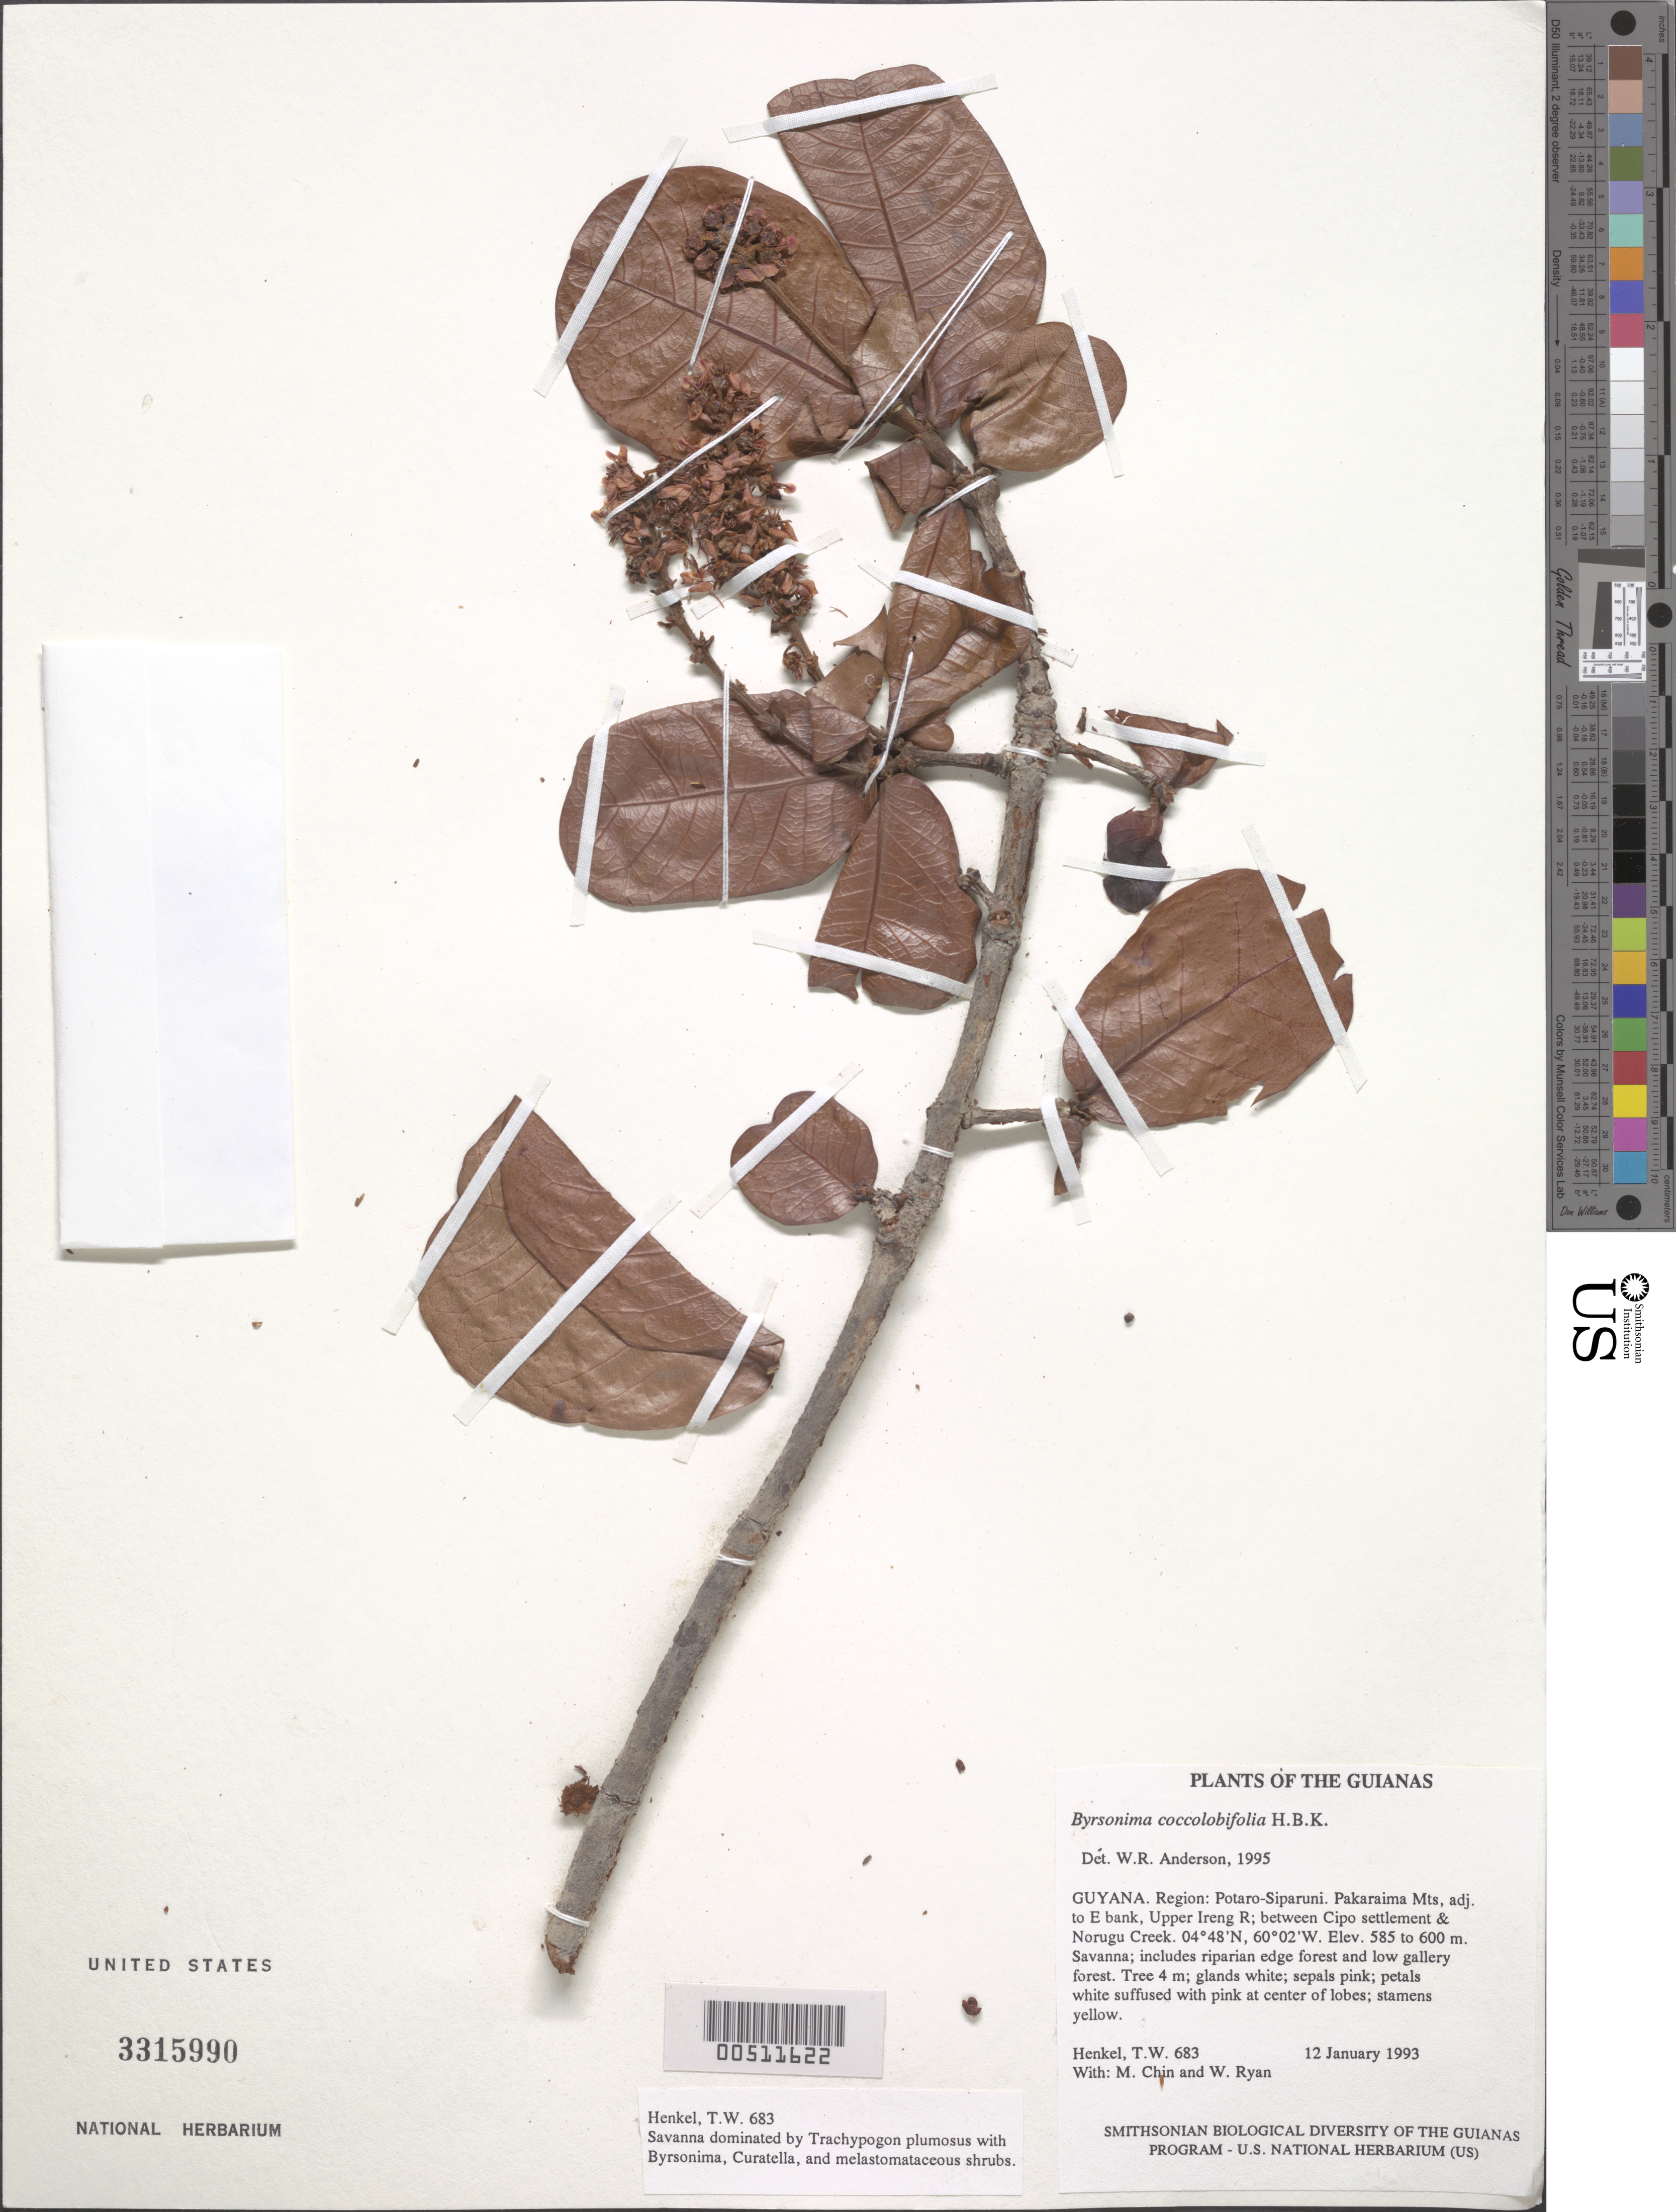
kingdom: Plantae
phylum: Tracheophyta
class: Magnoliopsida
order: Malpighiales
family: Malpighiaceae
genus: Byrsonima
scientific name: Byrsonima coccolobifolia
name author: Kunth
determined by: Anderson, W. R., (MICH), University of Michigan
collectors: T. Henkel, M. Chin & W. Ryan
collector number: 683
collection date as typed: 12 January 1993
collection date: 1993-01-12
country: Guyana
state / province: Potaro-Siparuni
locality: Pakaraima Mts, adj. to E bank, Upper Ireng R; between Cipo settlement & Norugu Creek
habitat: Savanna; includes riparian edge forest and low gallery forest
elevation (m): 585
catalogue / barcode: US 3315990